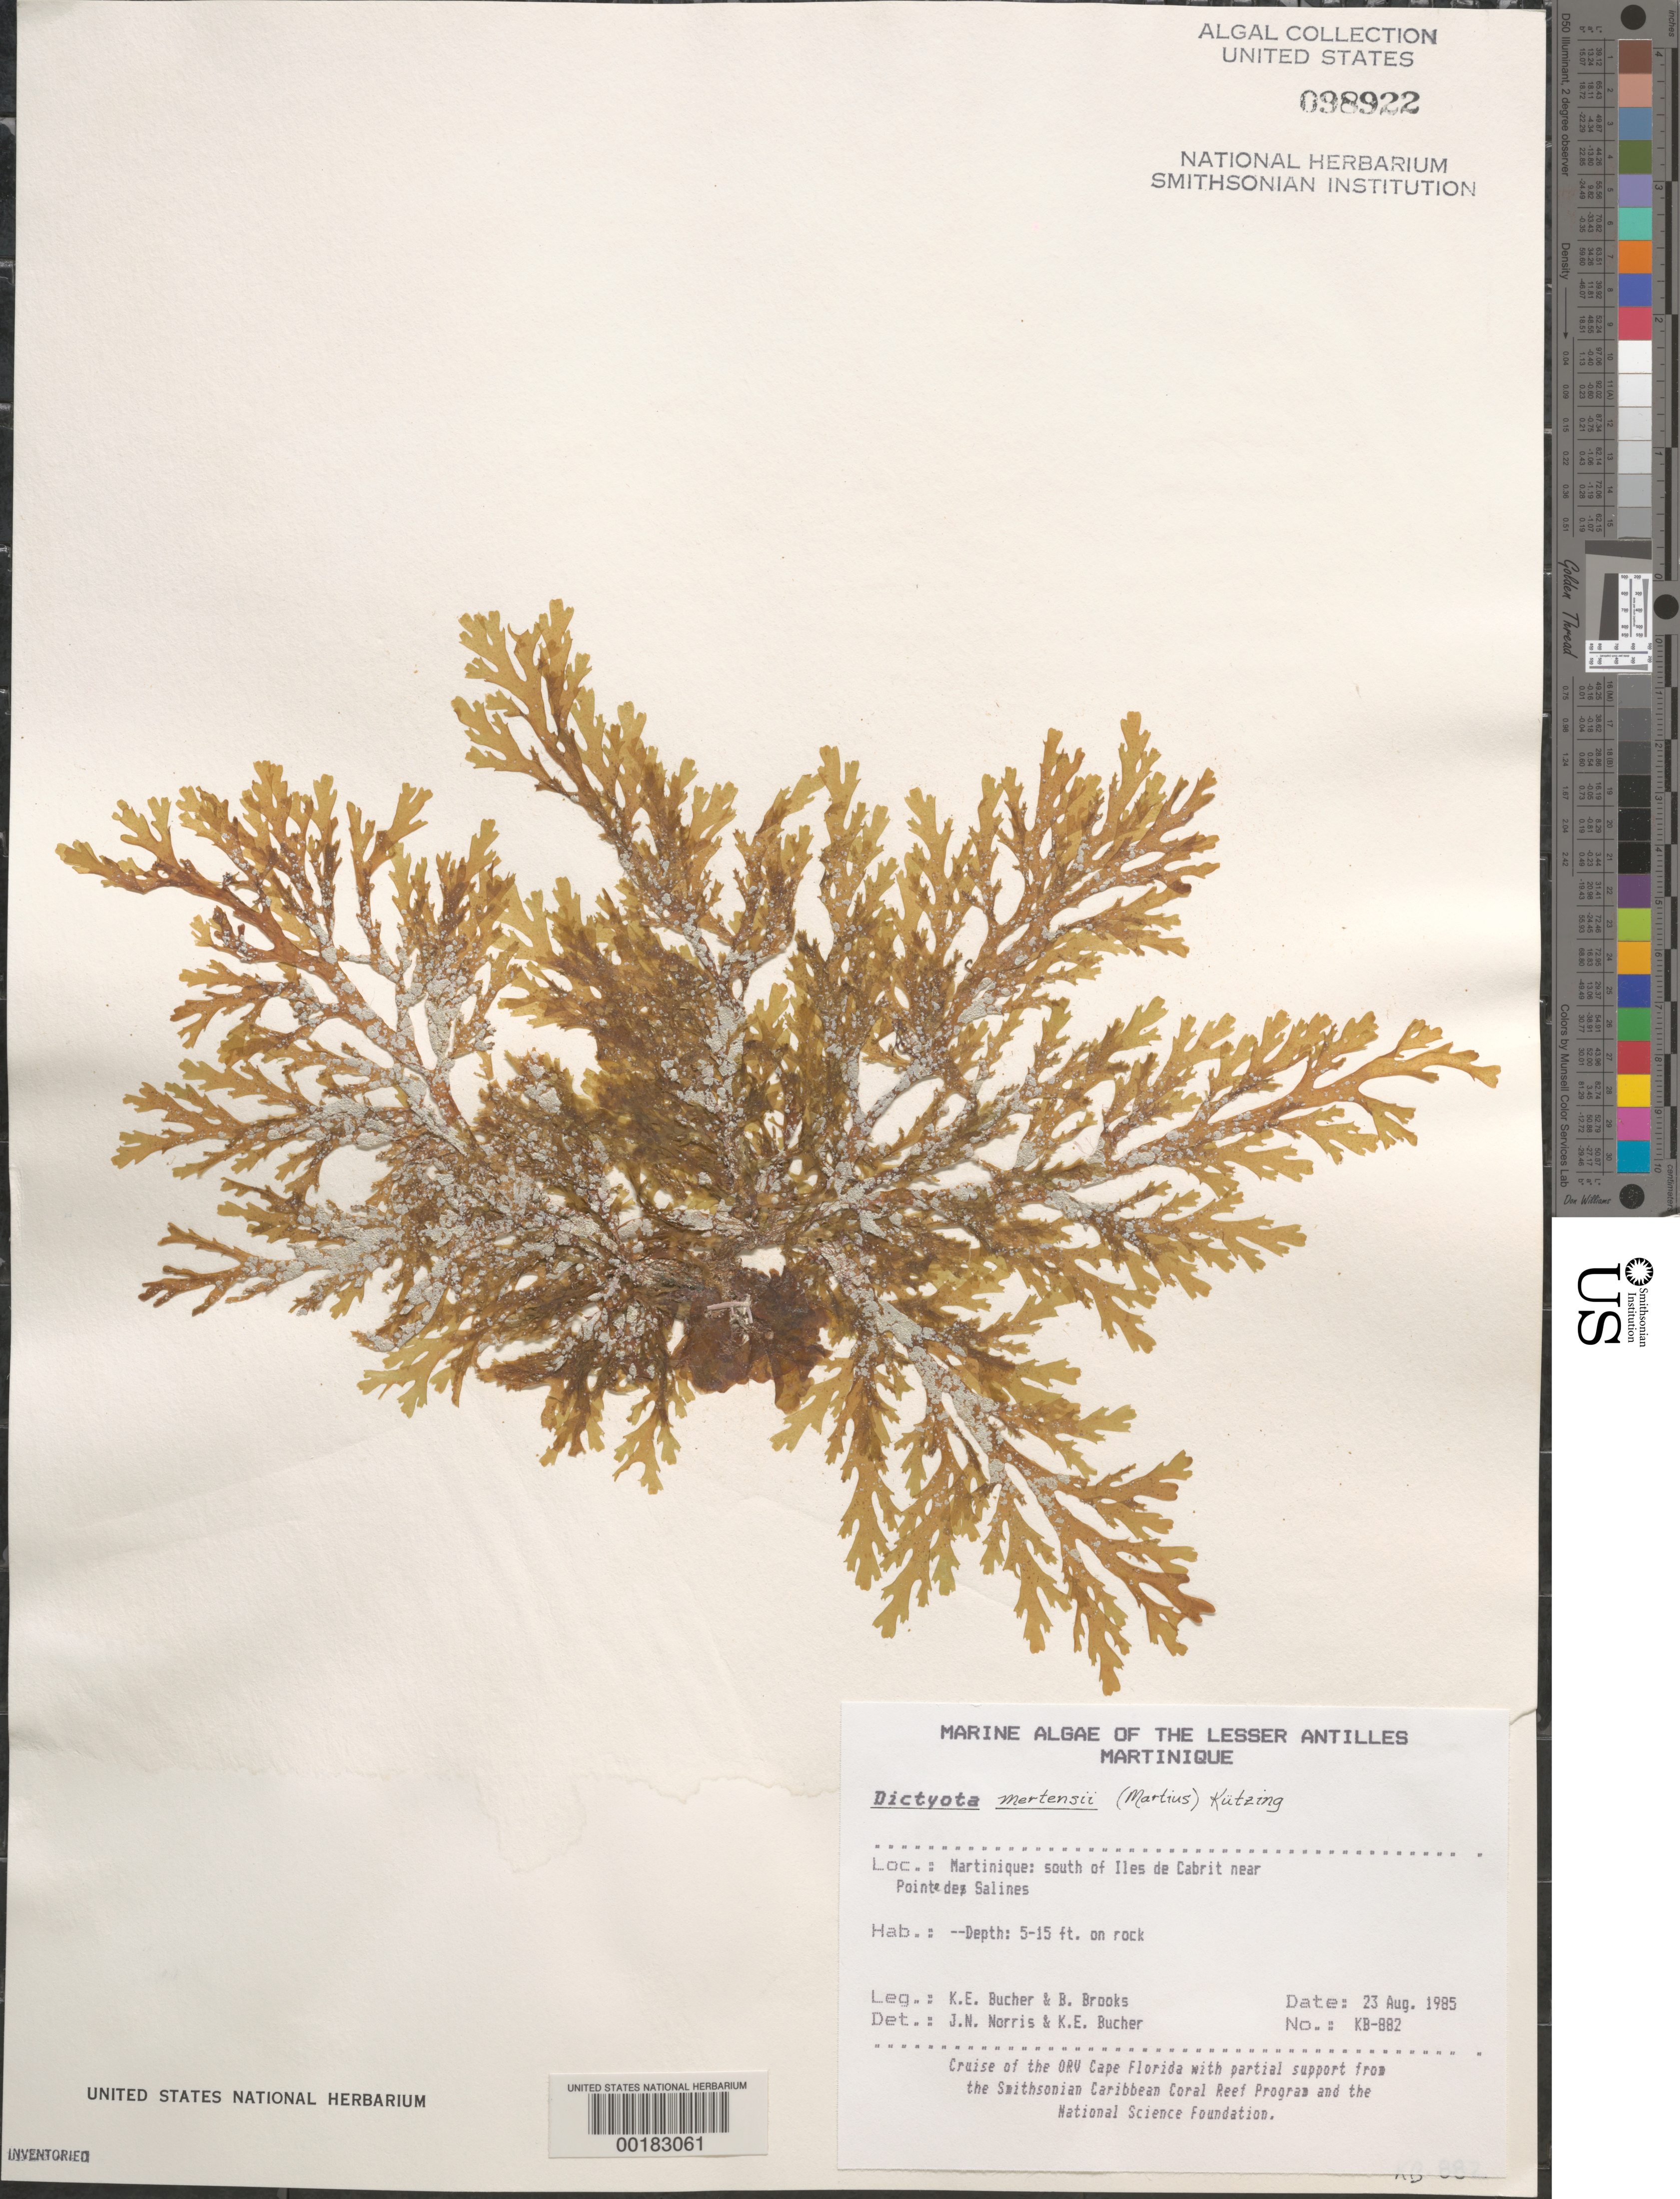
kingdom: Chromista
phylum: Ochrophyta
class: Phaeophyceae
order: Dictyotales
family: Dictyotaceae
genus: Dictyota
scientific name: Dictyota mertensii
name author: (C. Mart.) Kütz.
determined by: Norris, J. N.; Bucher, K. E.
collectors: K. E. Bucher & B. Brooks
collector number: Kb-882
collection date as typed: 23 Aug 1985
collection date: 1985-08-23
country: Martinique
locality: South of Iles de Cabrit, near Pointe de Salines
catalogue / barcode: US 98922